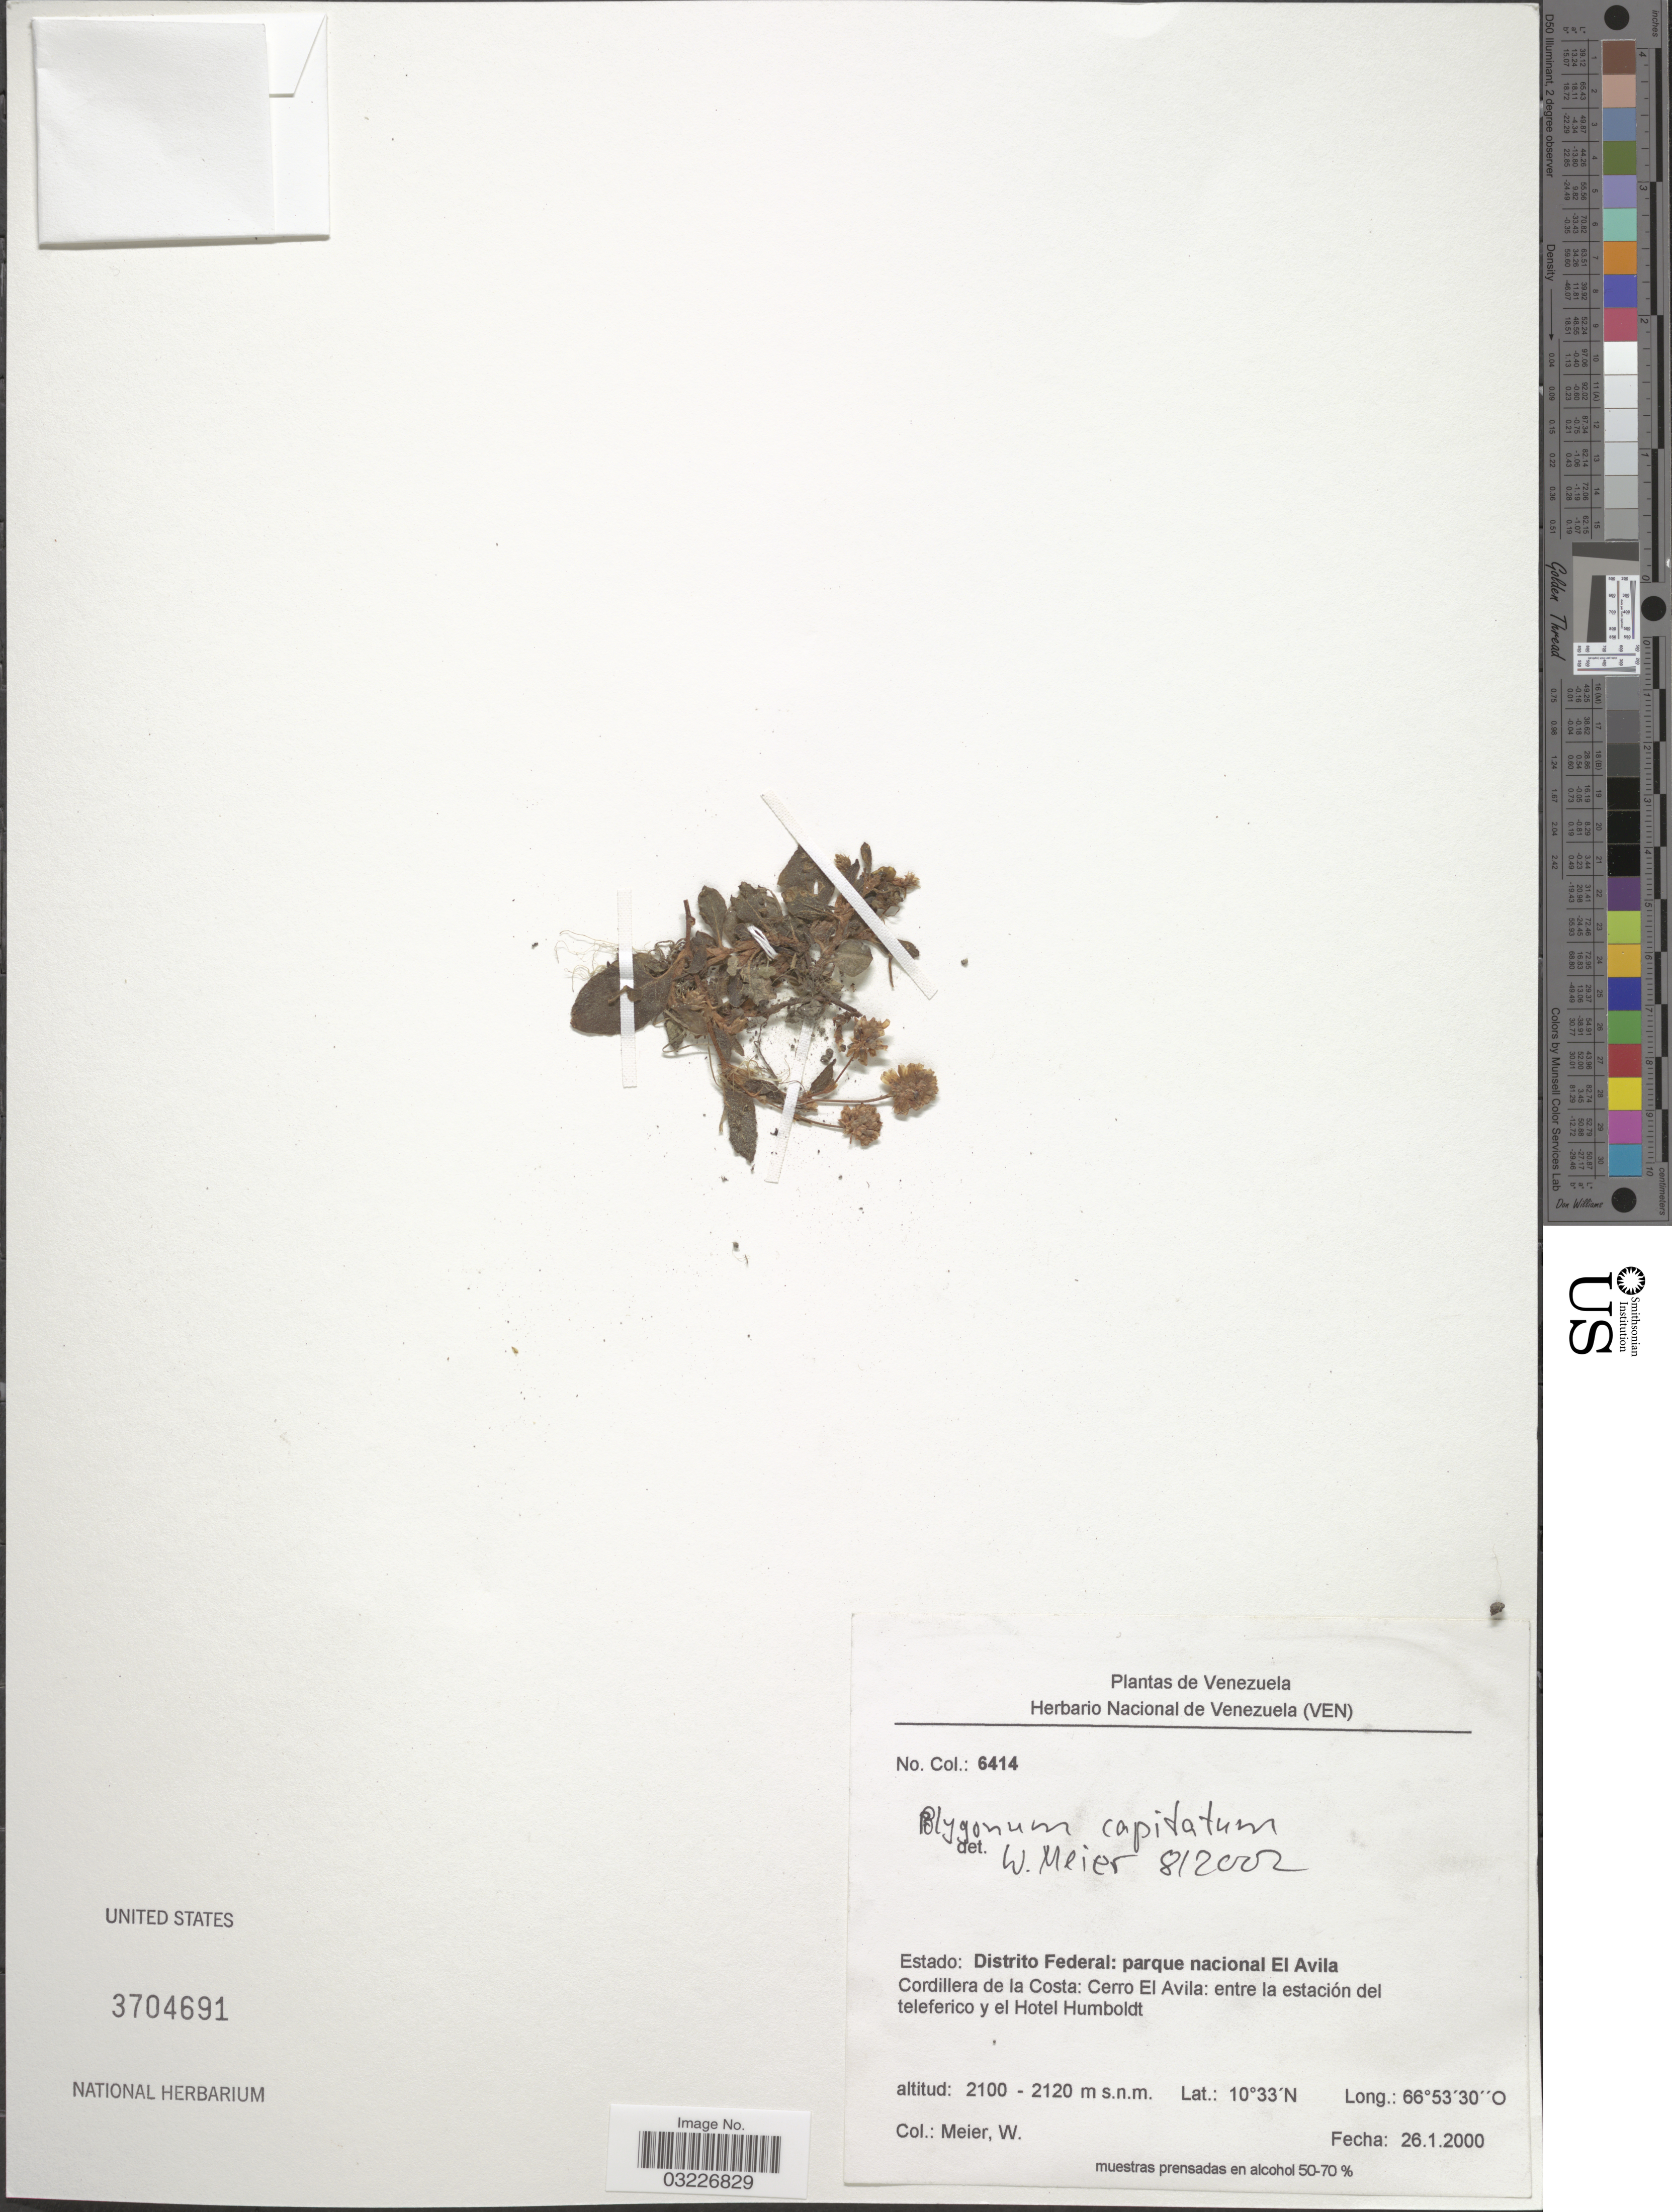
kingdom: Plantae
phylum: Tracheophyta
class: Magnoliopsida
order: Caryophyllales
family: Polygonaceae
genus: Polygonum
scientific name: Polygonum capitatum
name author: Buch.-Ham. ex D. Don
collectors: W. Meier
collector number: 6414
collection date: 2000-01-26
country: Venezuela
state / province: Miranda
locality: Estado: Distrito Federal: parque nacional El Avila, Cordillera de la Costa: Cerro El Avilla: entre la estación del teleferico y el Hotel Humboldt.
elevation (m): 2100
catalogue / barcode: US 3704691